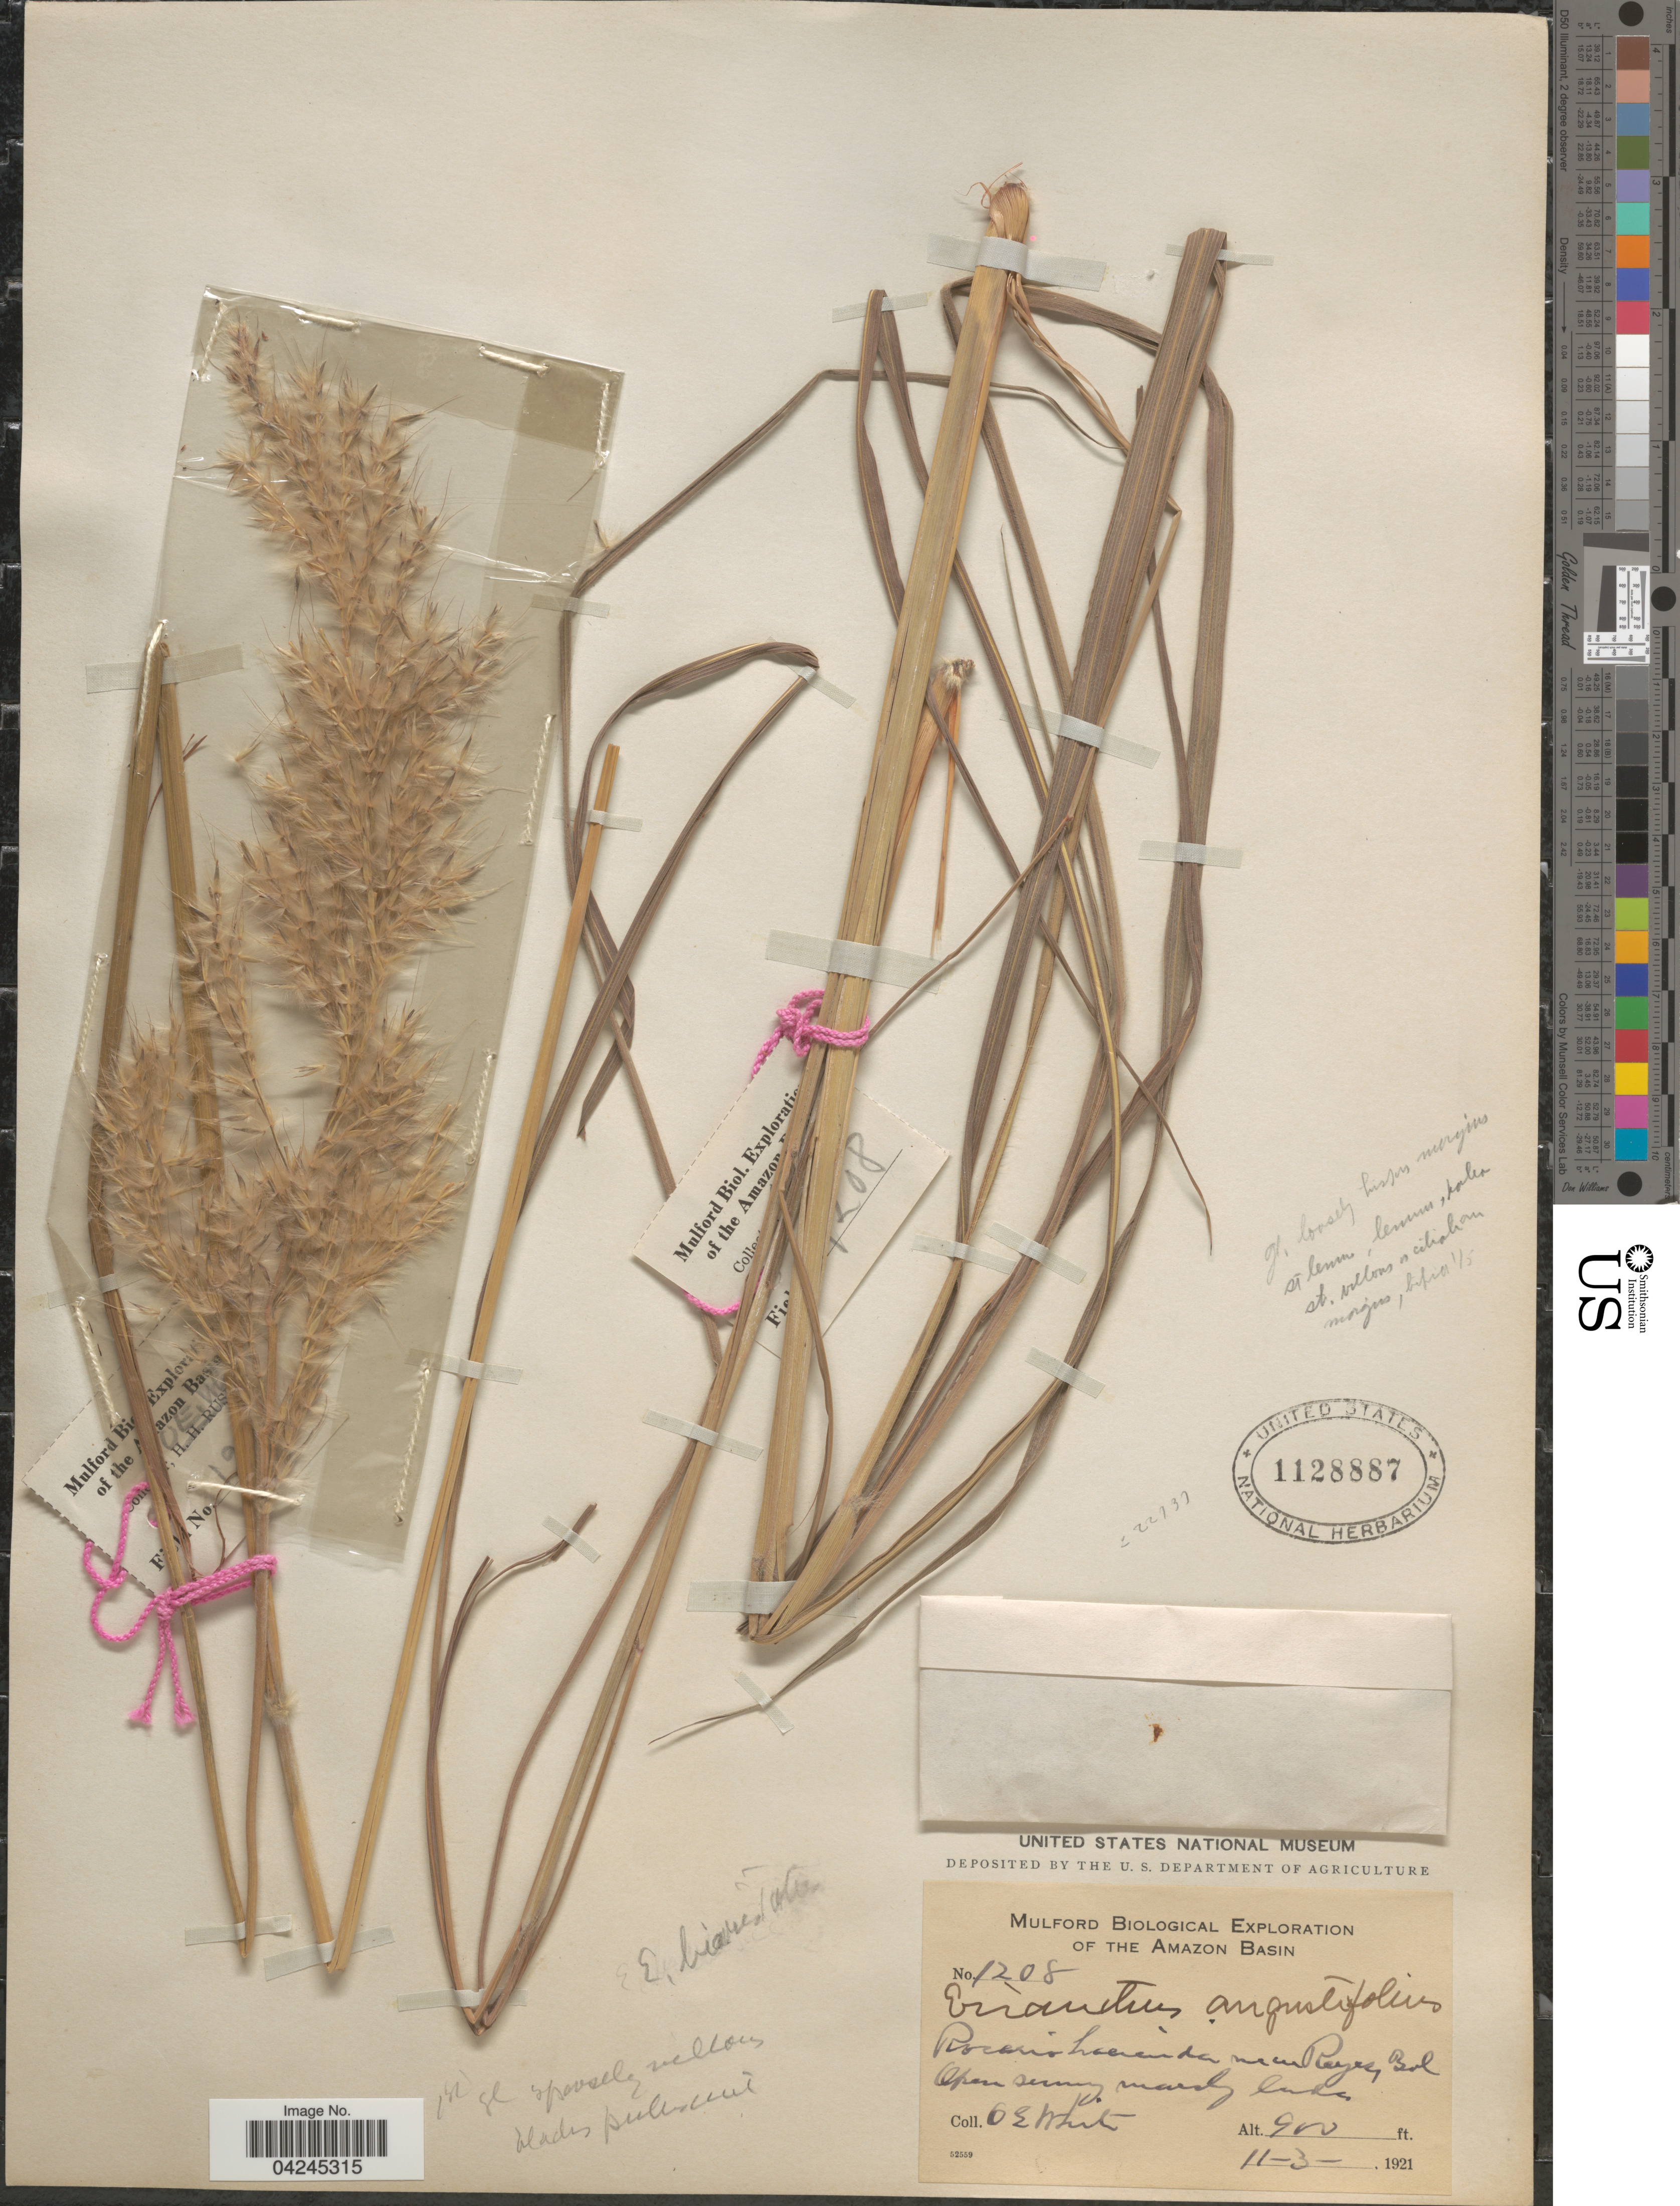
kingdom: Plantae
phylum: Tracheophyta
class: Liliopsida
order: Poales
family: Poaceae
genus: Erianthus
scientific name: Erianthus angustifolius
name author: Nees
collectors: O. E. White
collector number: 1208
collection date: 1921-03-11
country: Bolivia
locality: Mulford Biological Exploration of the Amazon Basin. Rosario hacienda near Reyes.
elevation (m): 274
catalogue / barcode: US 1128887